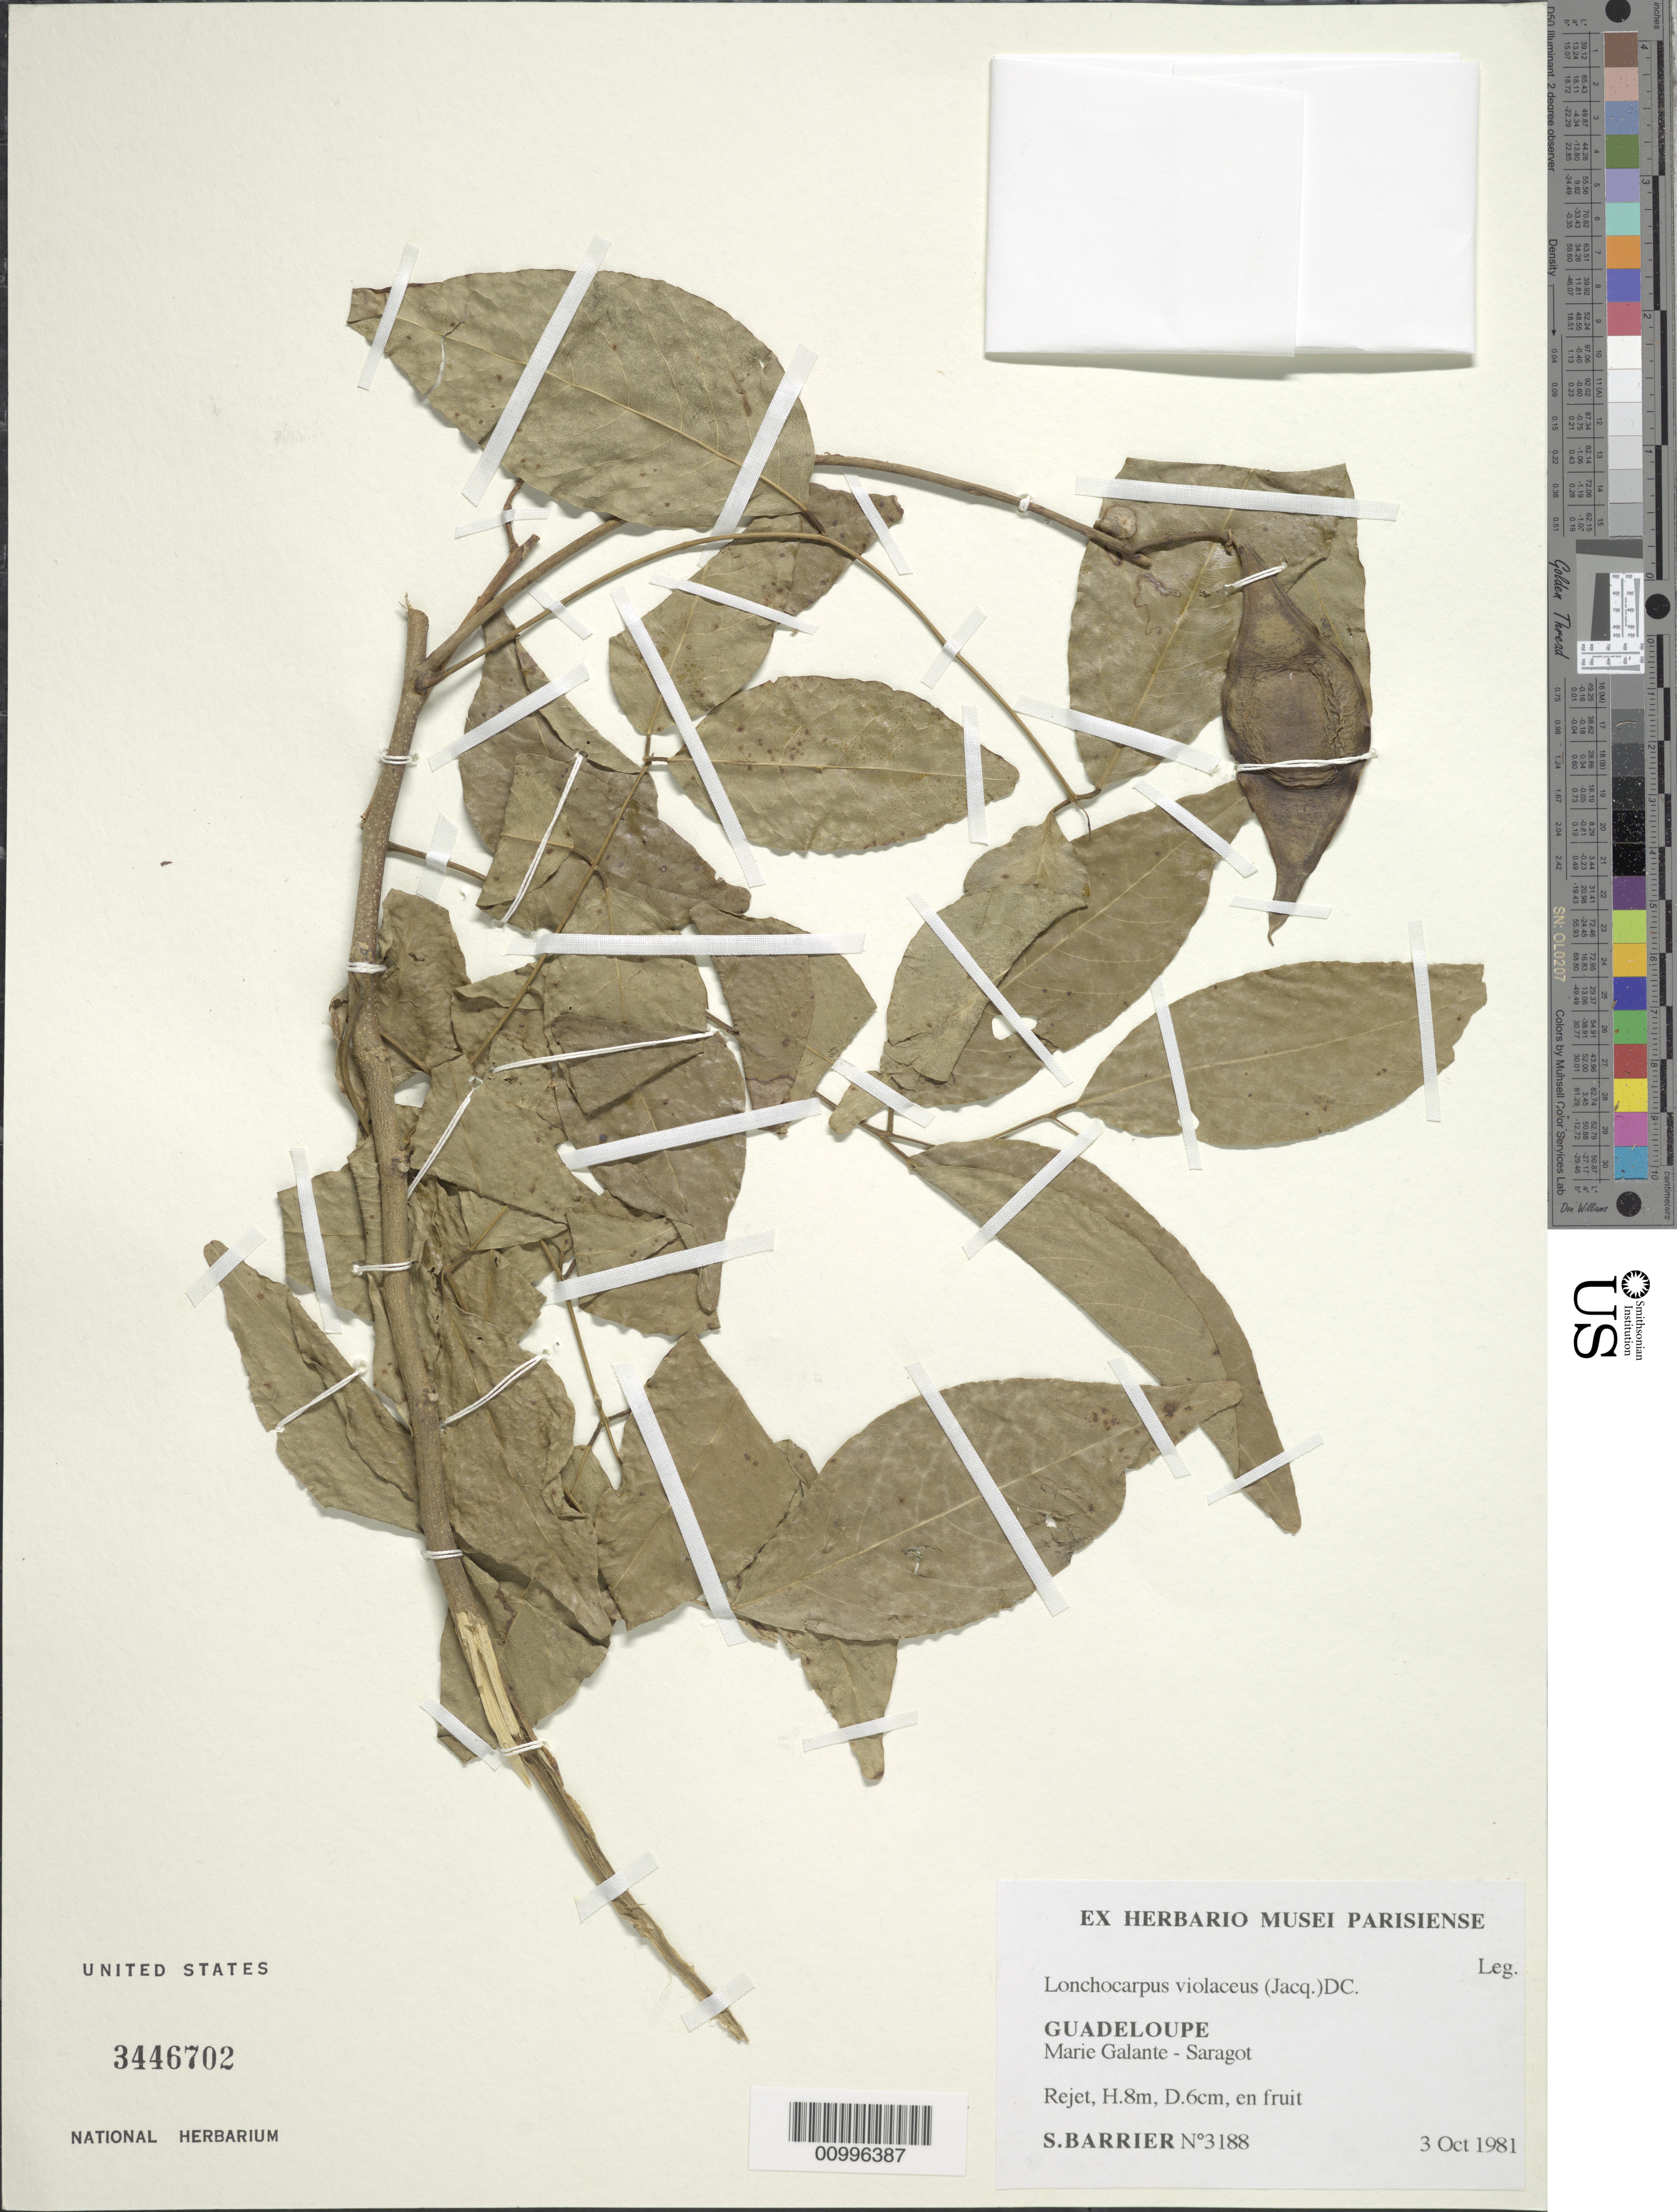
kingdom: Plantae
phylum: Tracheophyta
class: Magnoliopsida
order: Fabales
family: Fabaceae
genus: Lonchocarpus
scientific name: Lonchocarpus violaceus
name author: (Jacq.) DC.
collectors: S. Barrier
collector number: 3188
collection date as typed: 03 Oct 1981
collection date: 1981-10-03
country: Guadeloupe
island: Marie Galante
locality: Marie Galante-Sargot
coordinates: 0 N, 0 E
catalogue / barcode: US 3446702